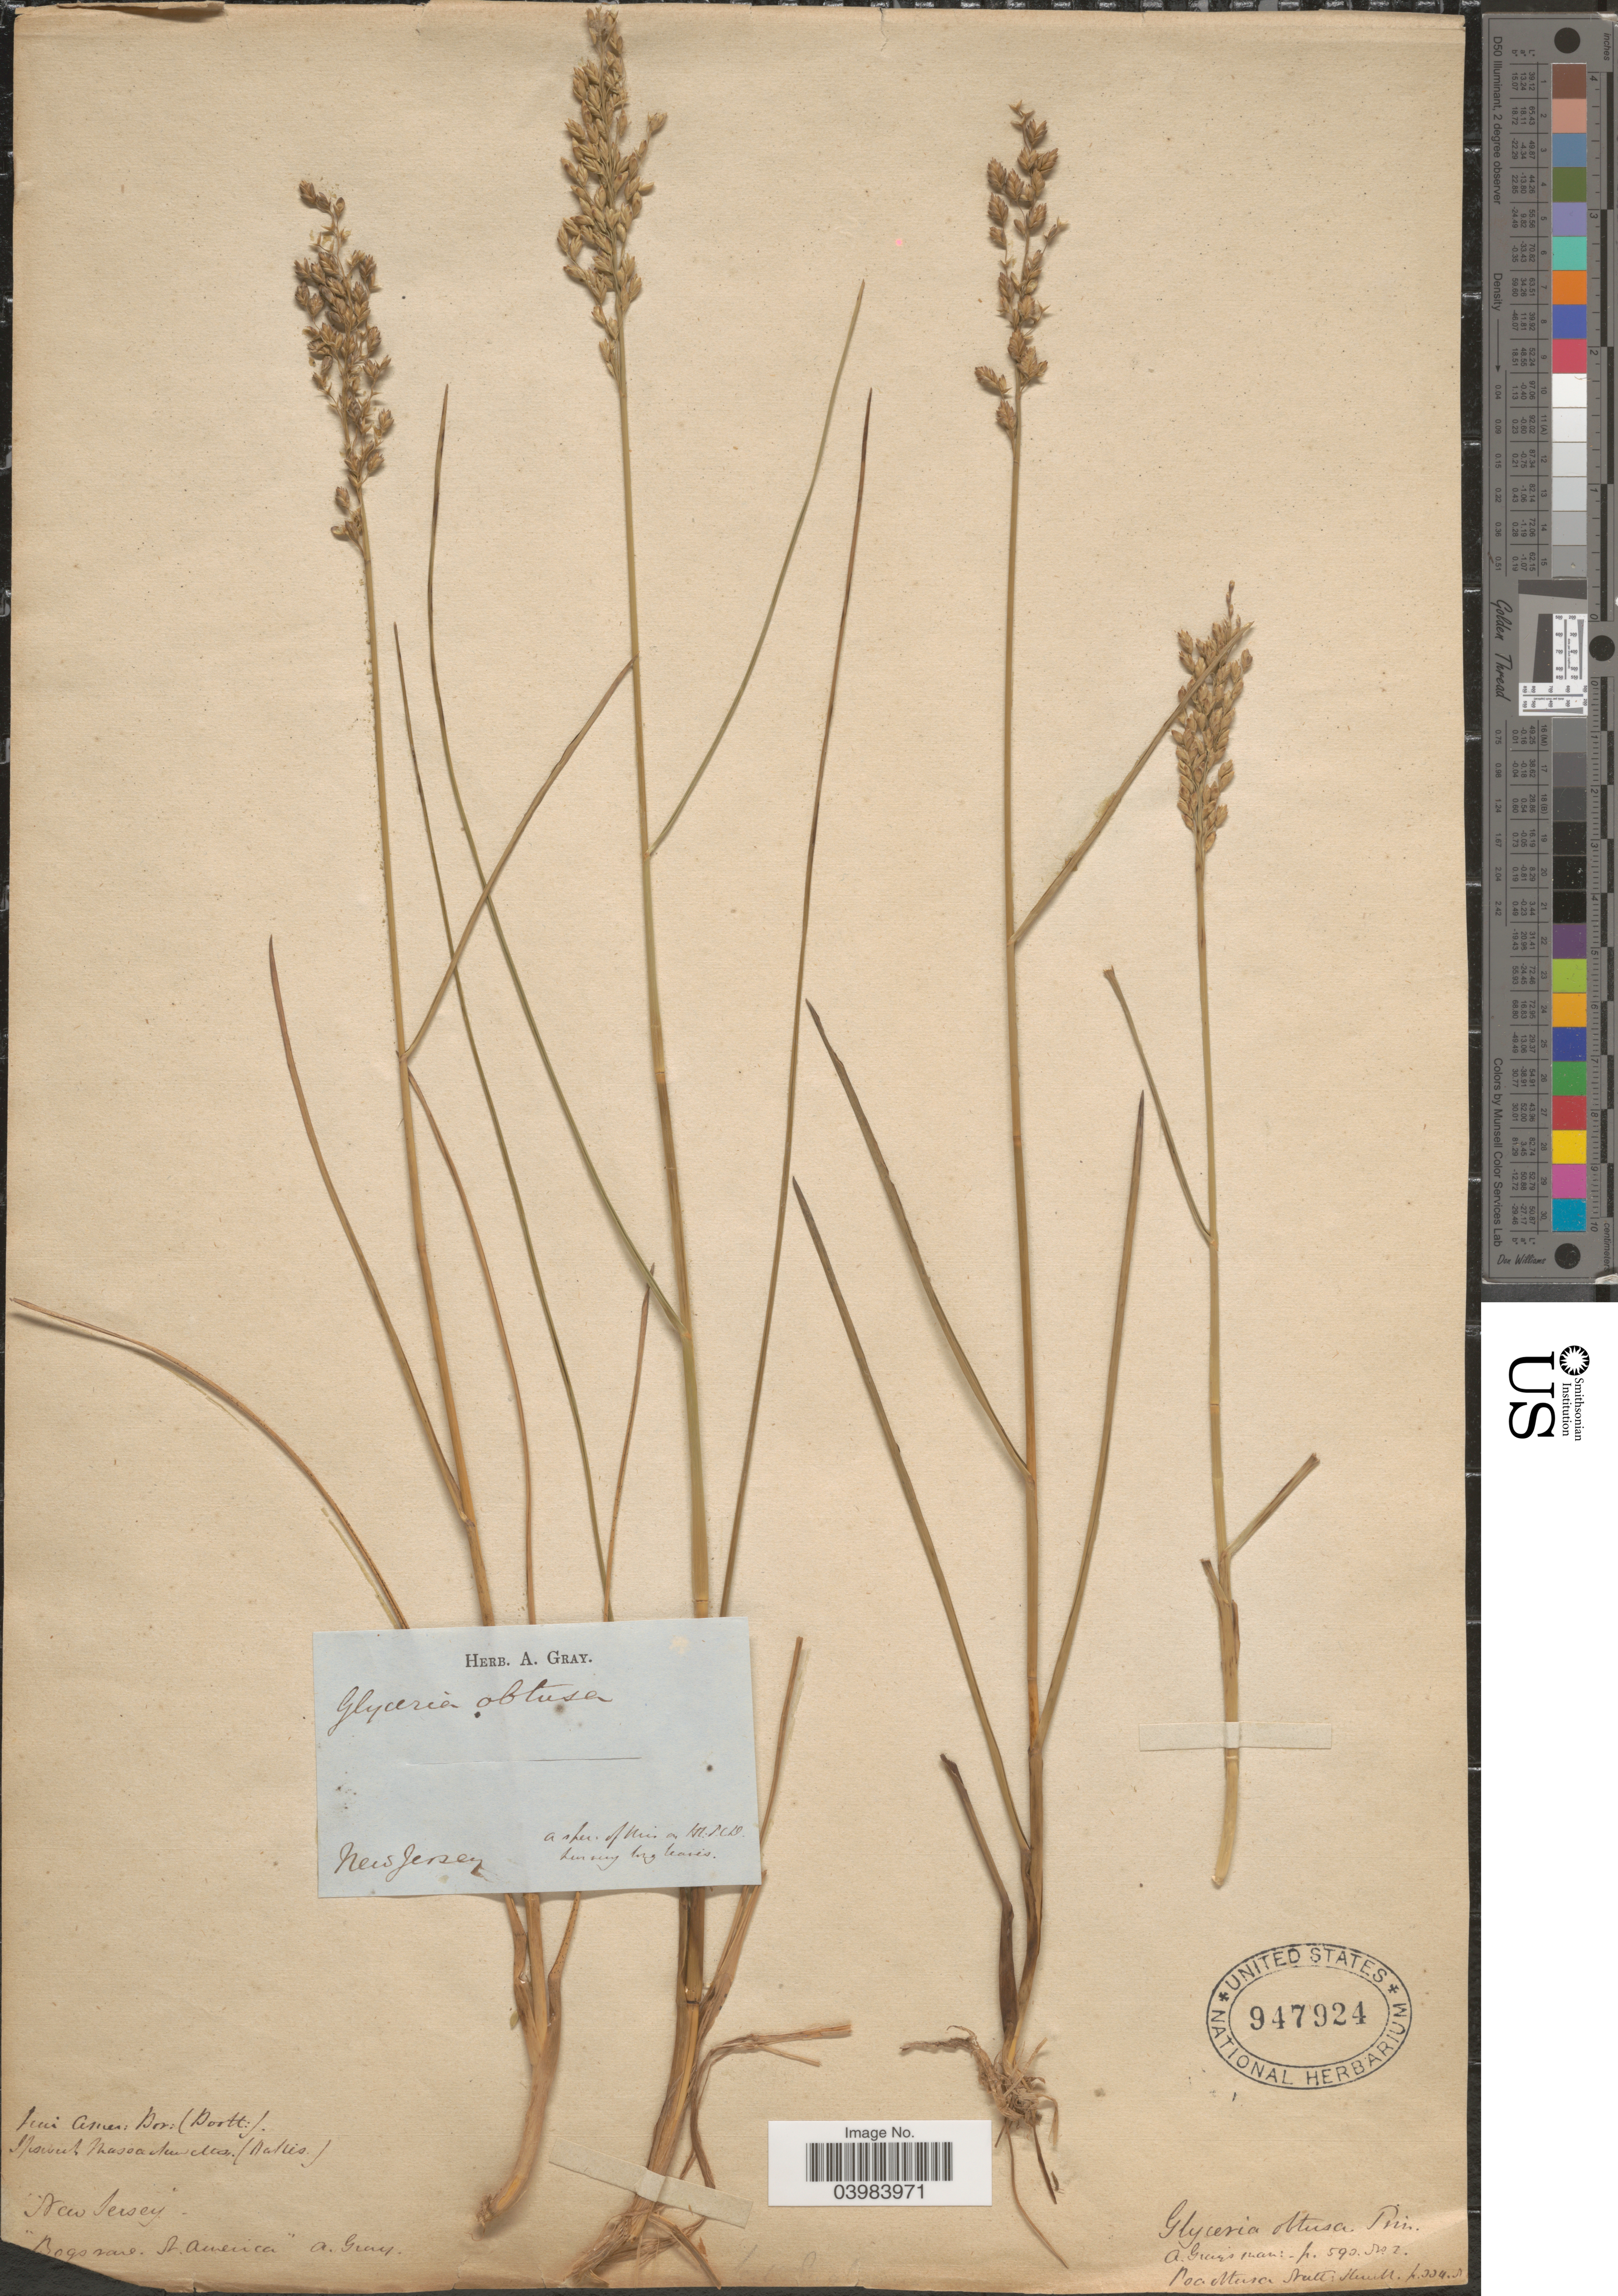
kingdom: Plantae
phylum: Tracheophyta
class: Liliopsida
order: Poales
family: Poaceae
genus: Glyceria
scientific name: Glyceria obtusa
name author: (Muhl.) Trin.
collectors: A. Gray (herbarium)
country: United States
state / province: New Jersey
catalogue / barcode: US 947924